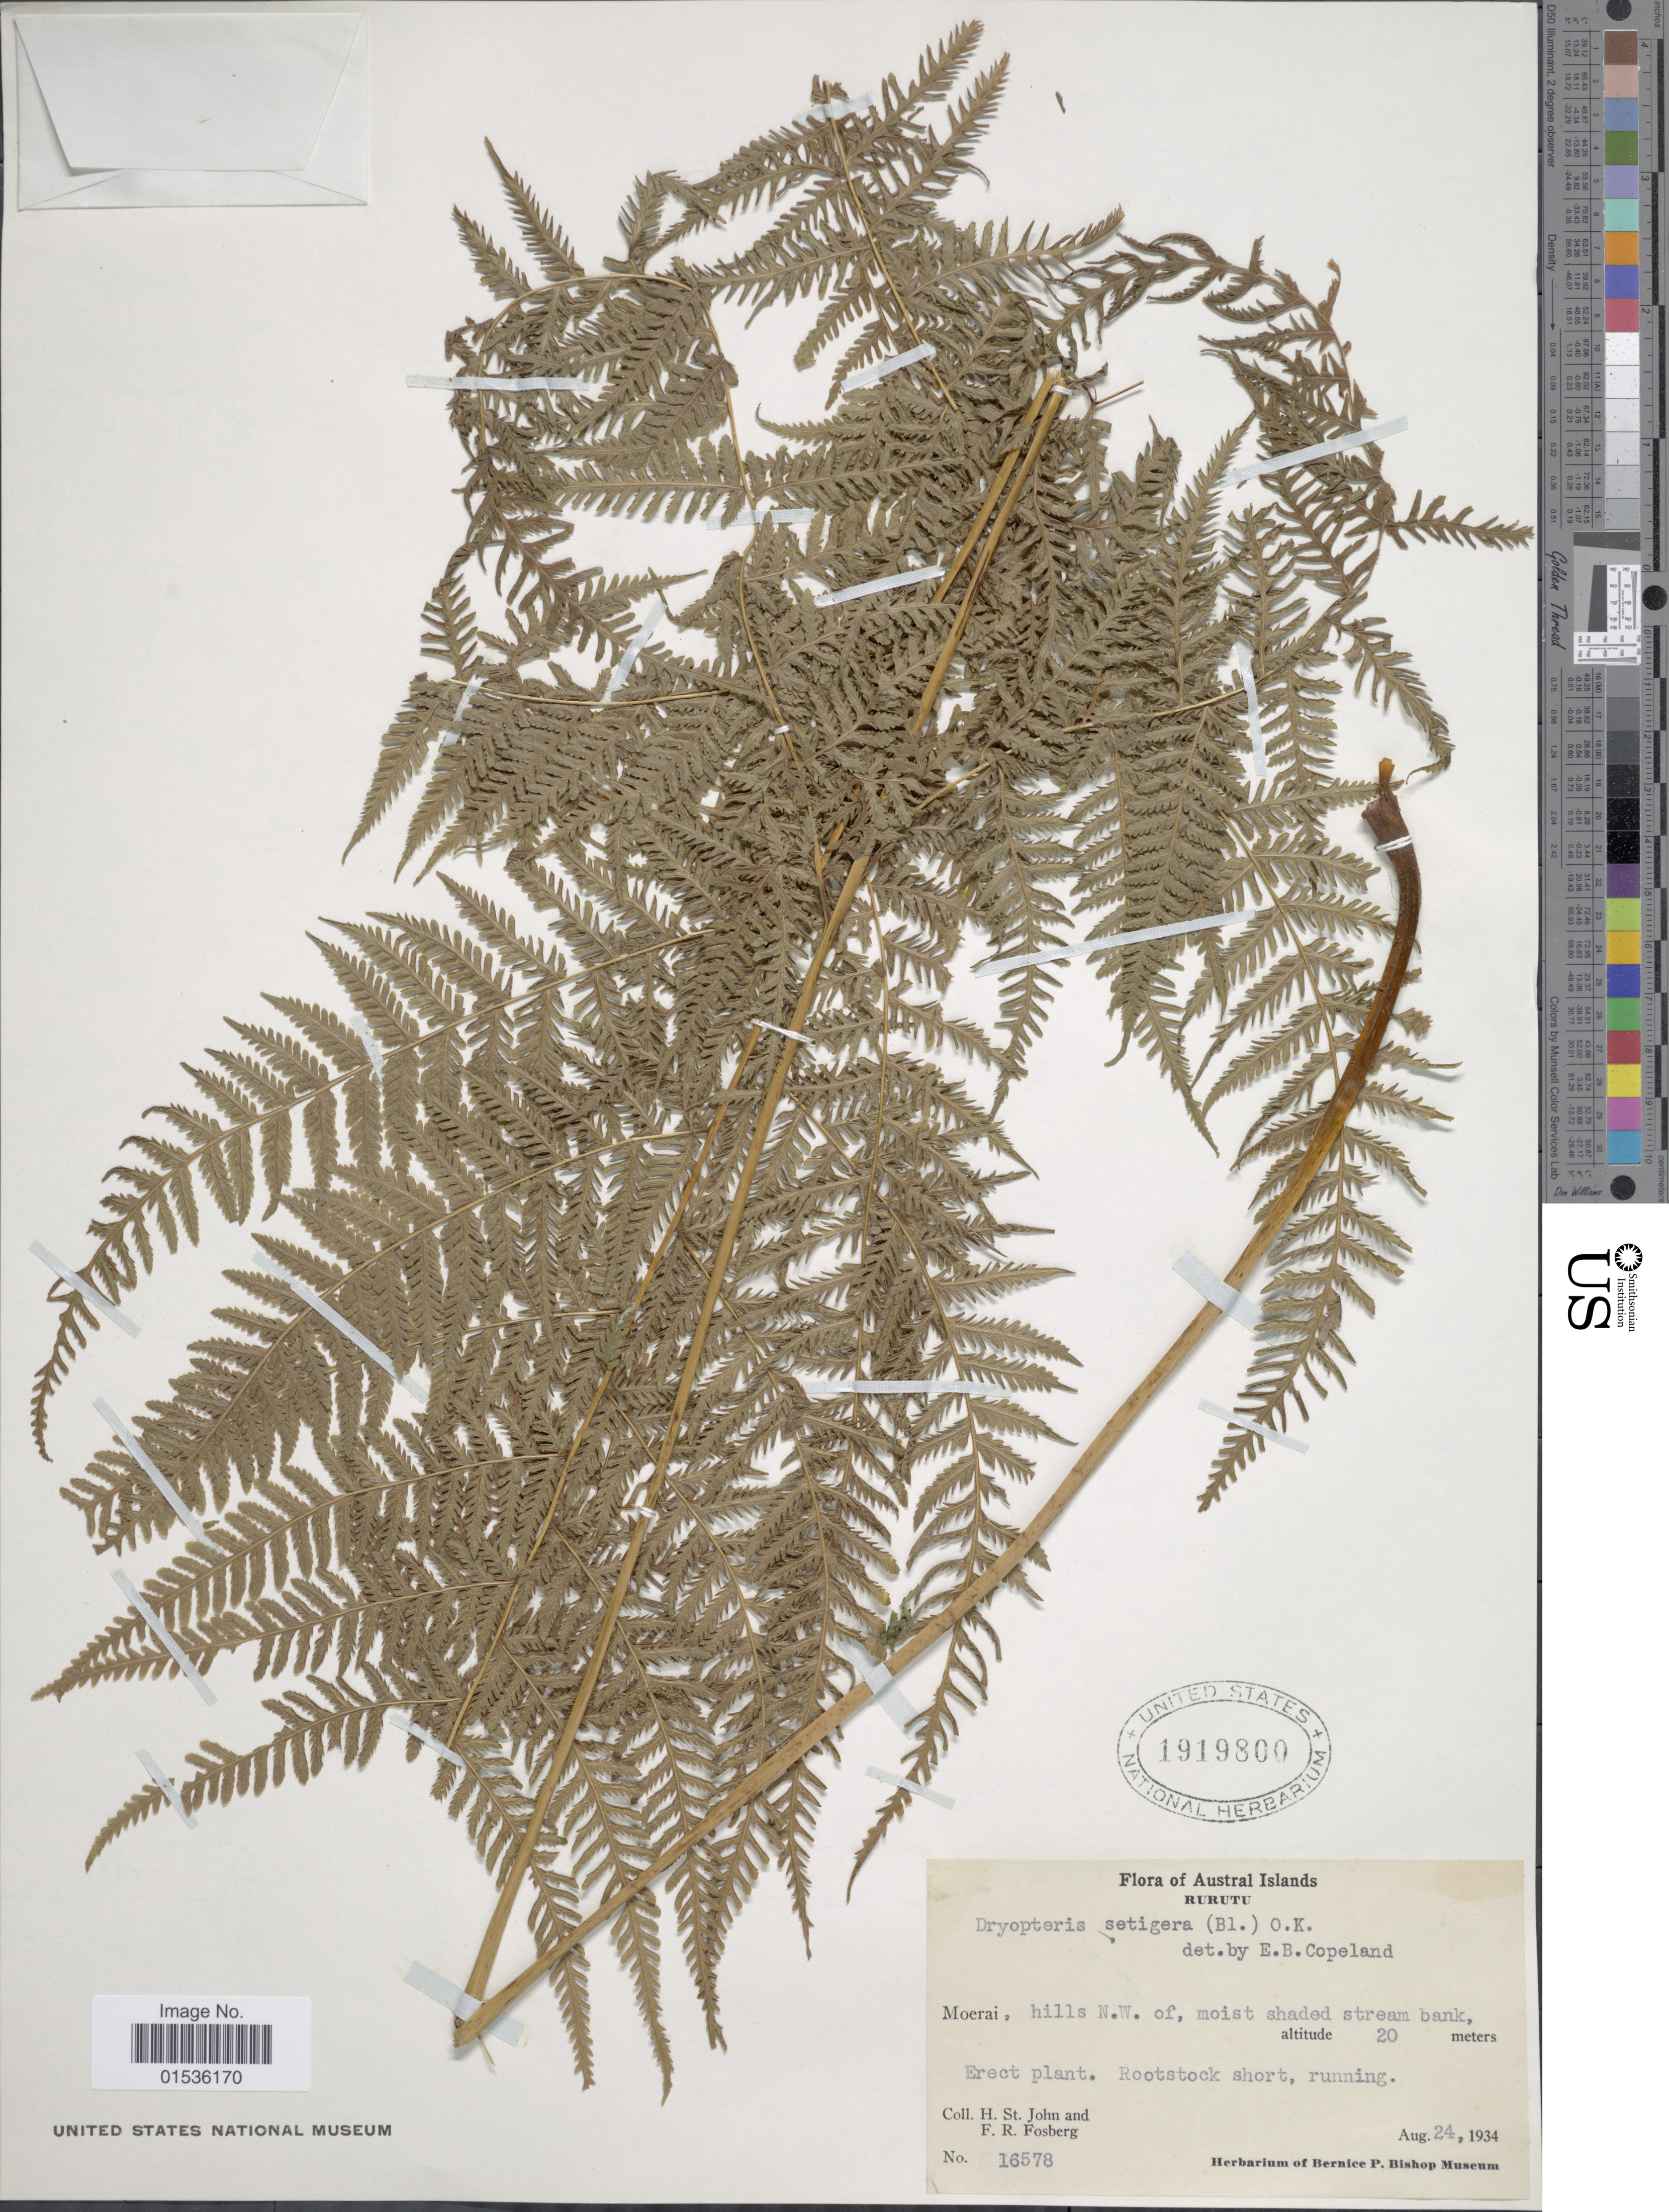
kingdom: Plantae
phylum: Tracheophyta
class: Polypodiopsida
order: Polypodiales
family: Thelypteridaceae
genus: Macrothelypteris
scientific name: Macrothelypteris torresiana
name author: (Gaudich.) Ching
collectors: H. St. John & F. R. Fosberg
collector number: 16578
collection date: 1934-08-24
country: French Polynesia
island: Rurutu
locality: Austral Islands, Rurutu, Moerai, hills N,W, of, moist shaded stream bank.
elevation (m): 20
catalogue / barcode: US 1919800